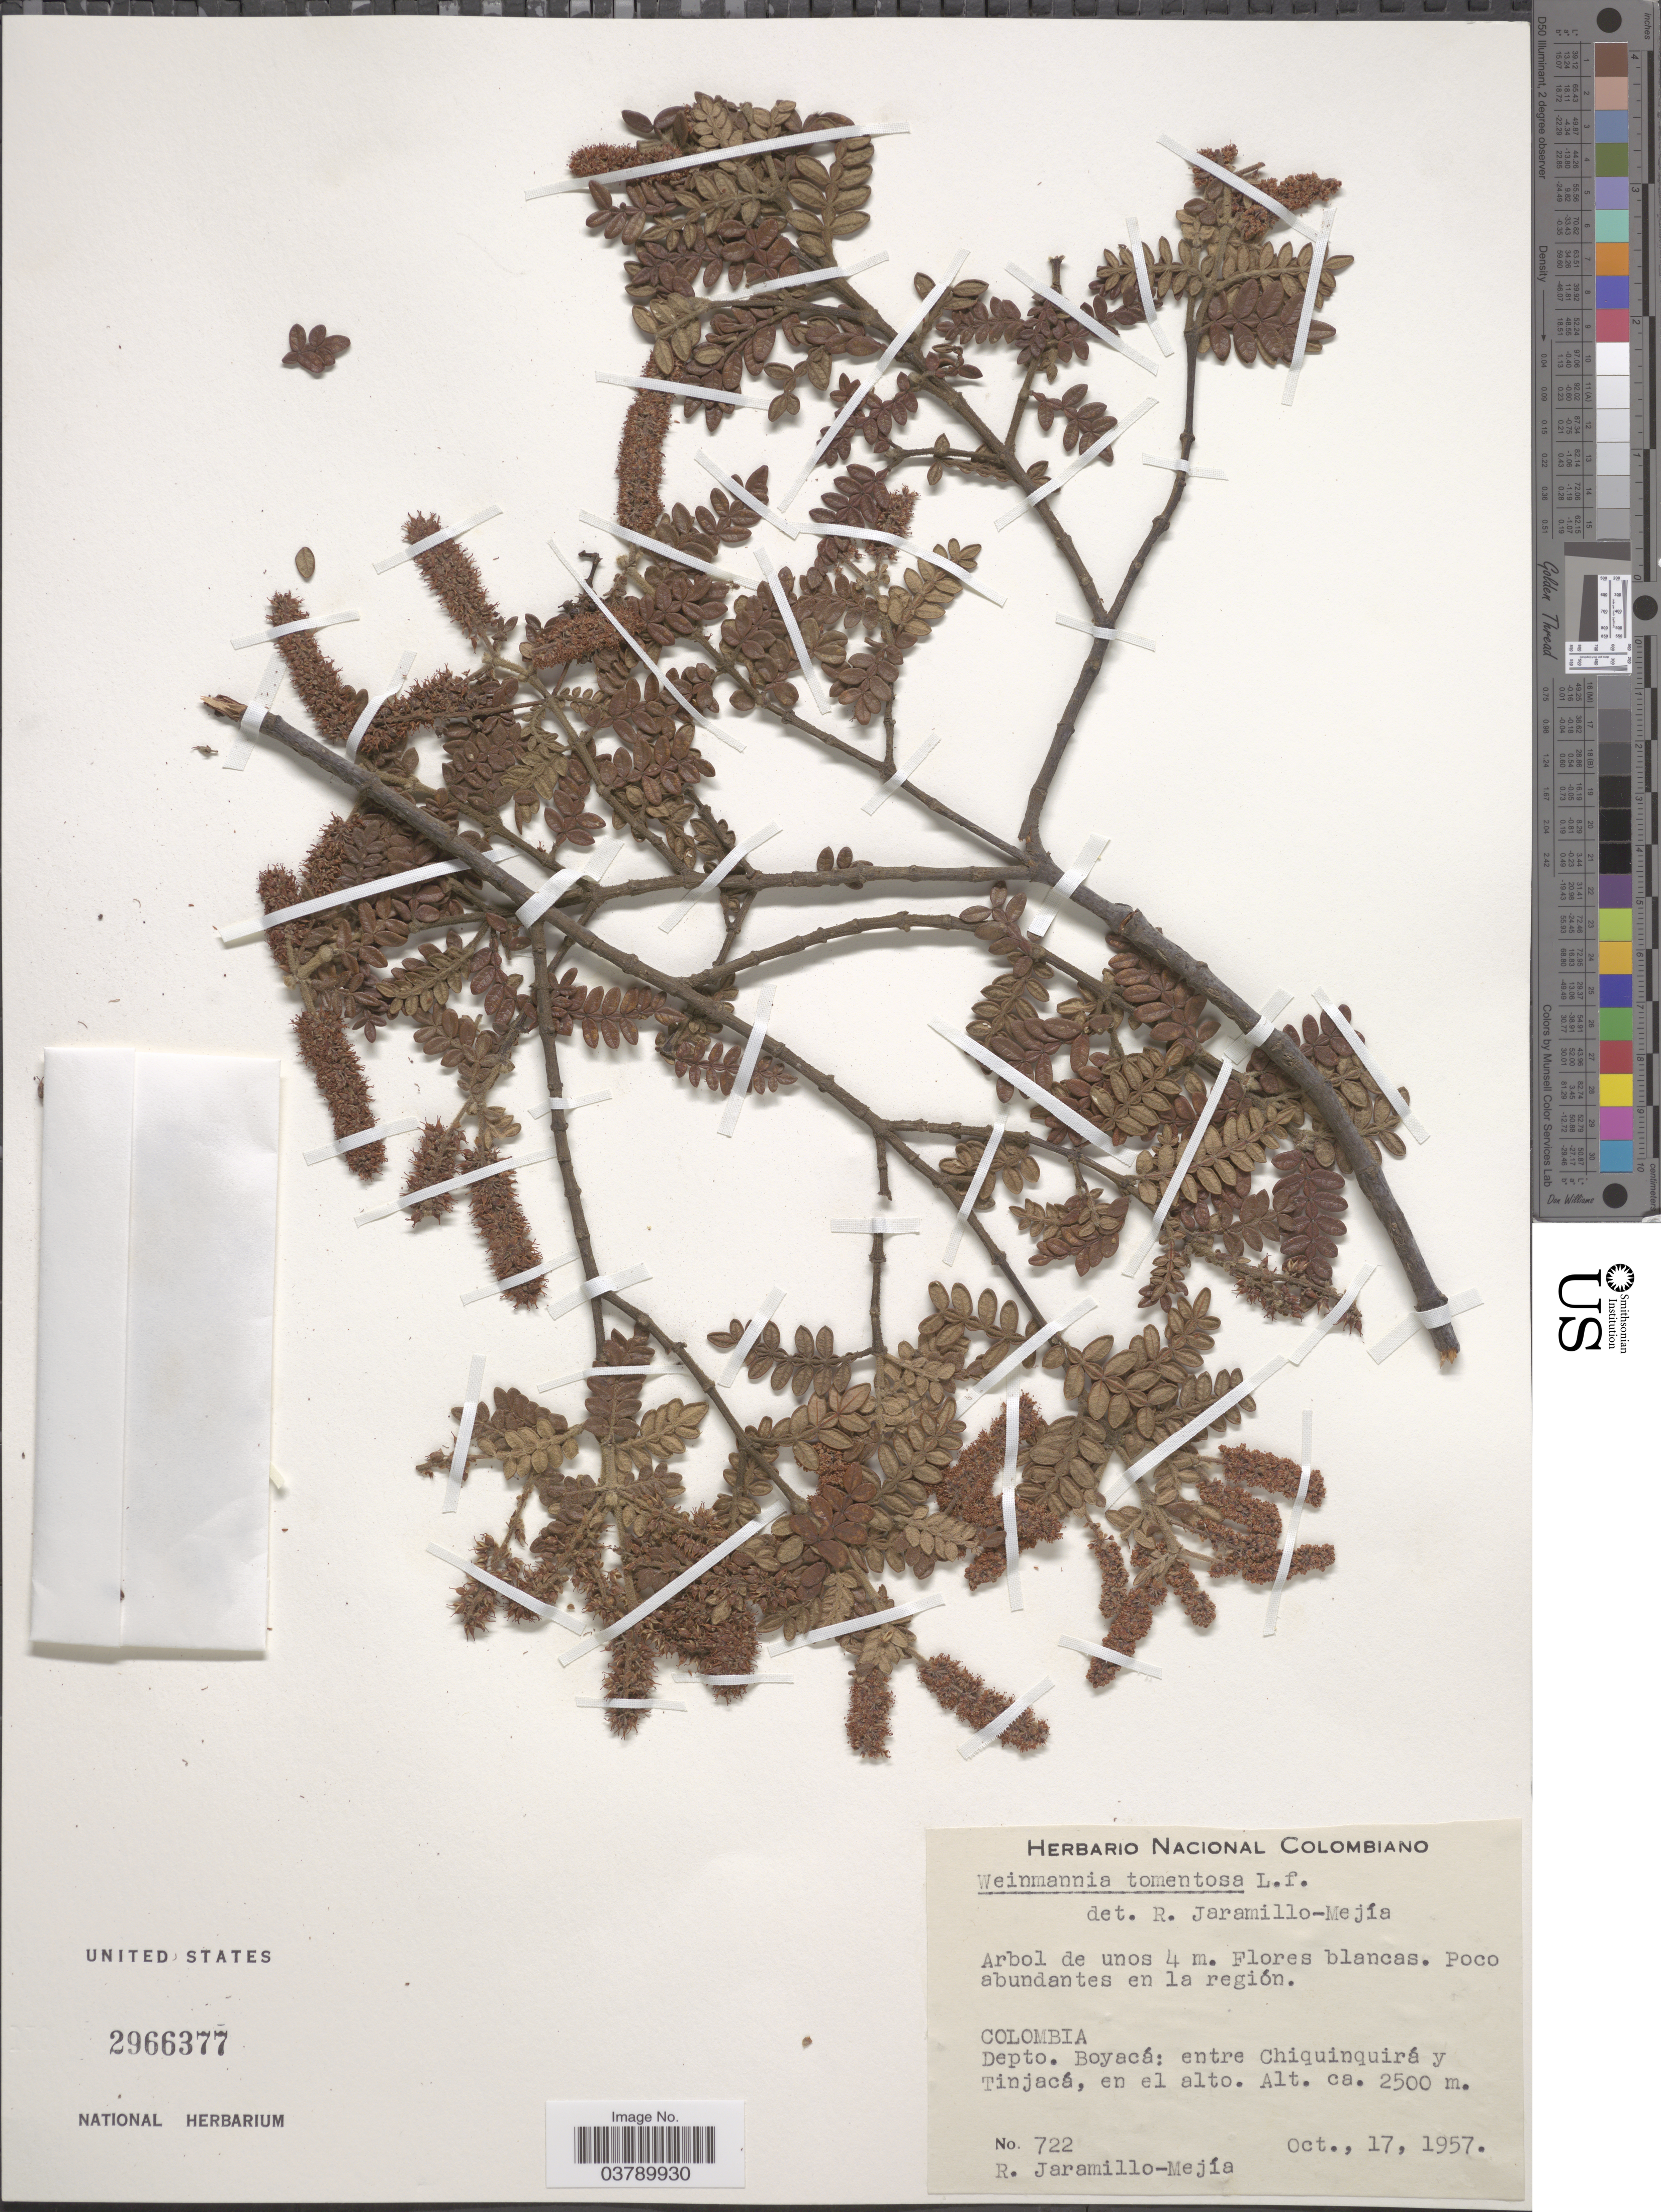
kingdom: Plantae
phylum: Tracheophyta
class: Magnoliopsida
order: Oxalidales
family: Cunoniaceae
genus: Weinmannia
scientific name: Weinmannia tomentosa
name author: L.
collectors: R. Jaramillo M.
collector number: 722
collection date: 1957-10-17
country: Colombia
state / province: Boyacá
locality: Depto. Boyacá: entre Chiquinquirá y Tinjacá.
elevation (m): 2500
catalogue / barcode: US 2966377